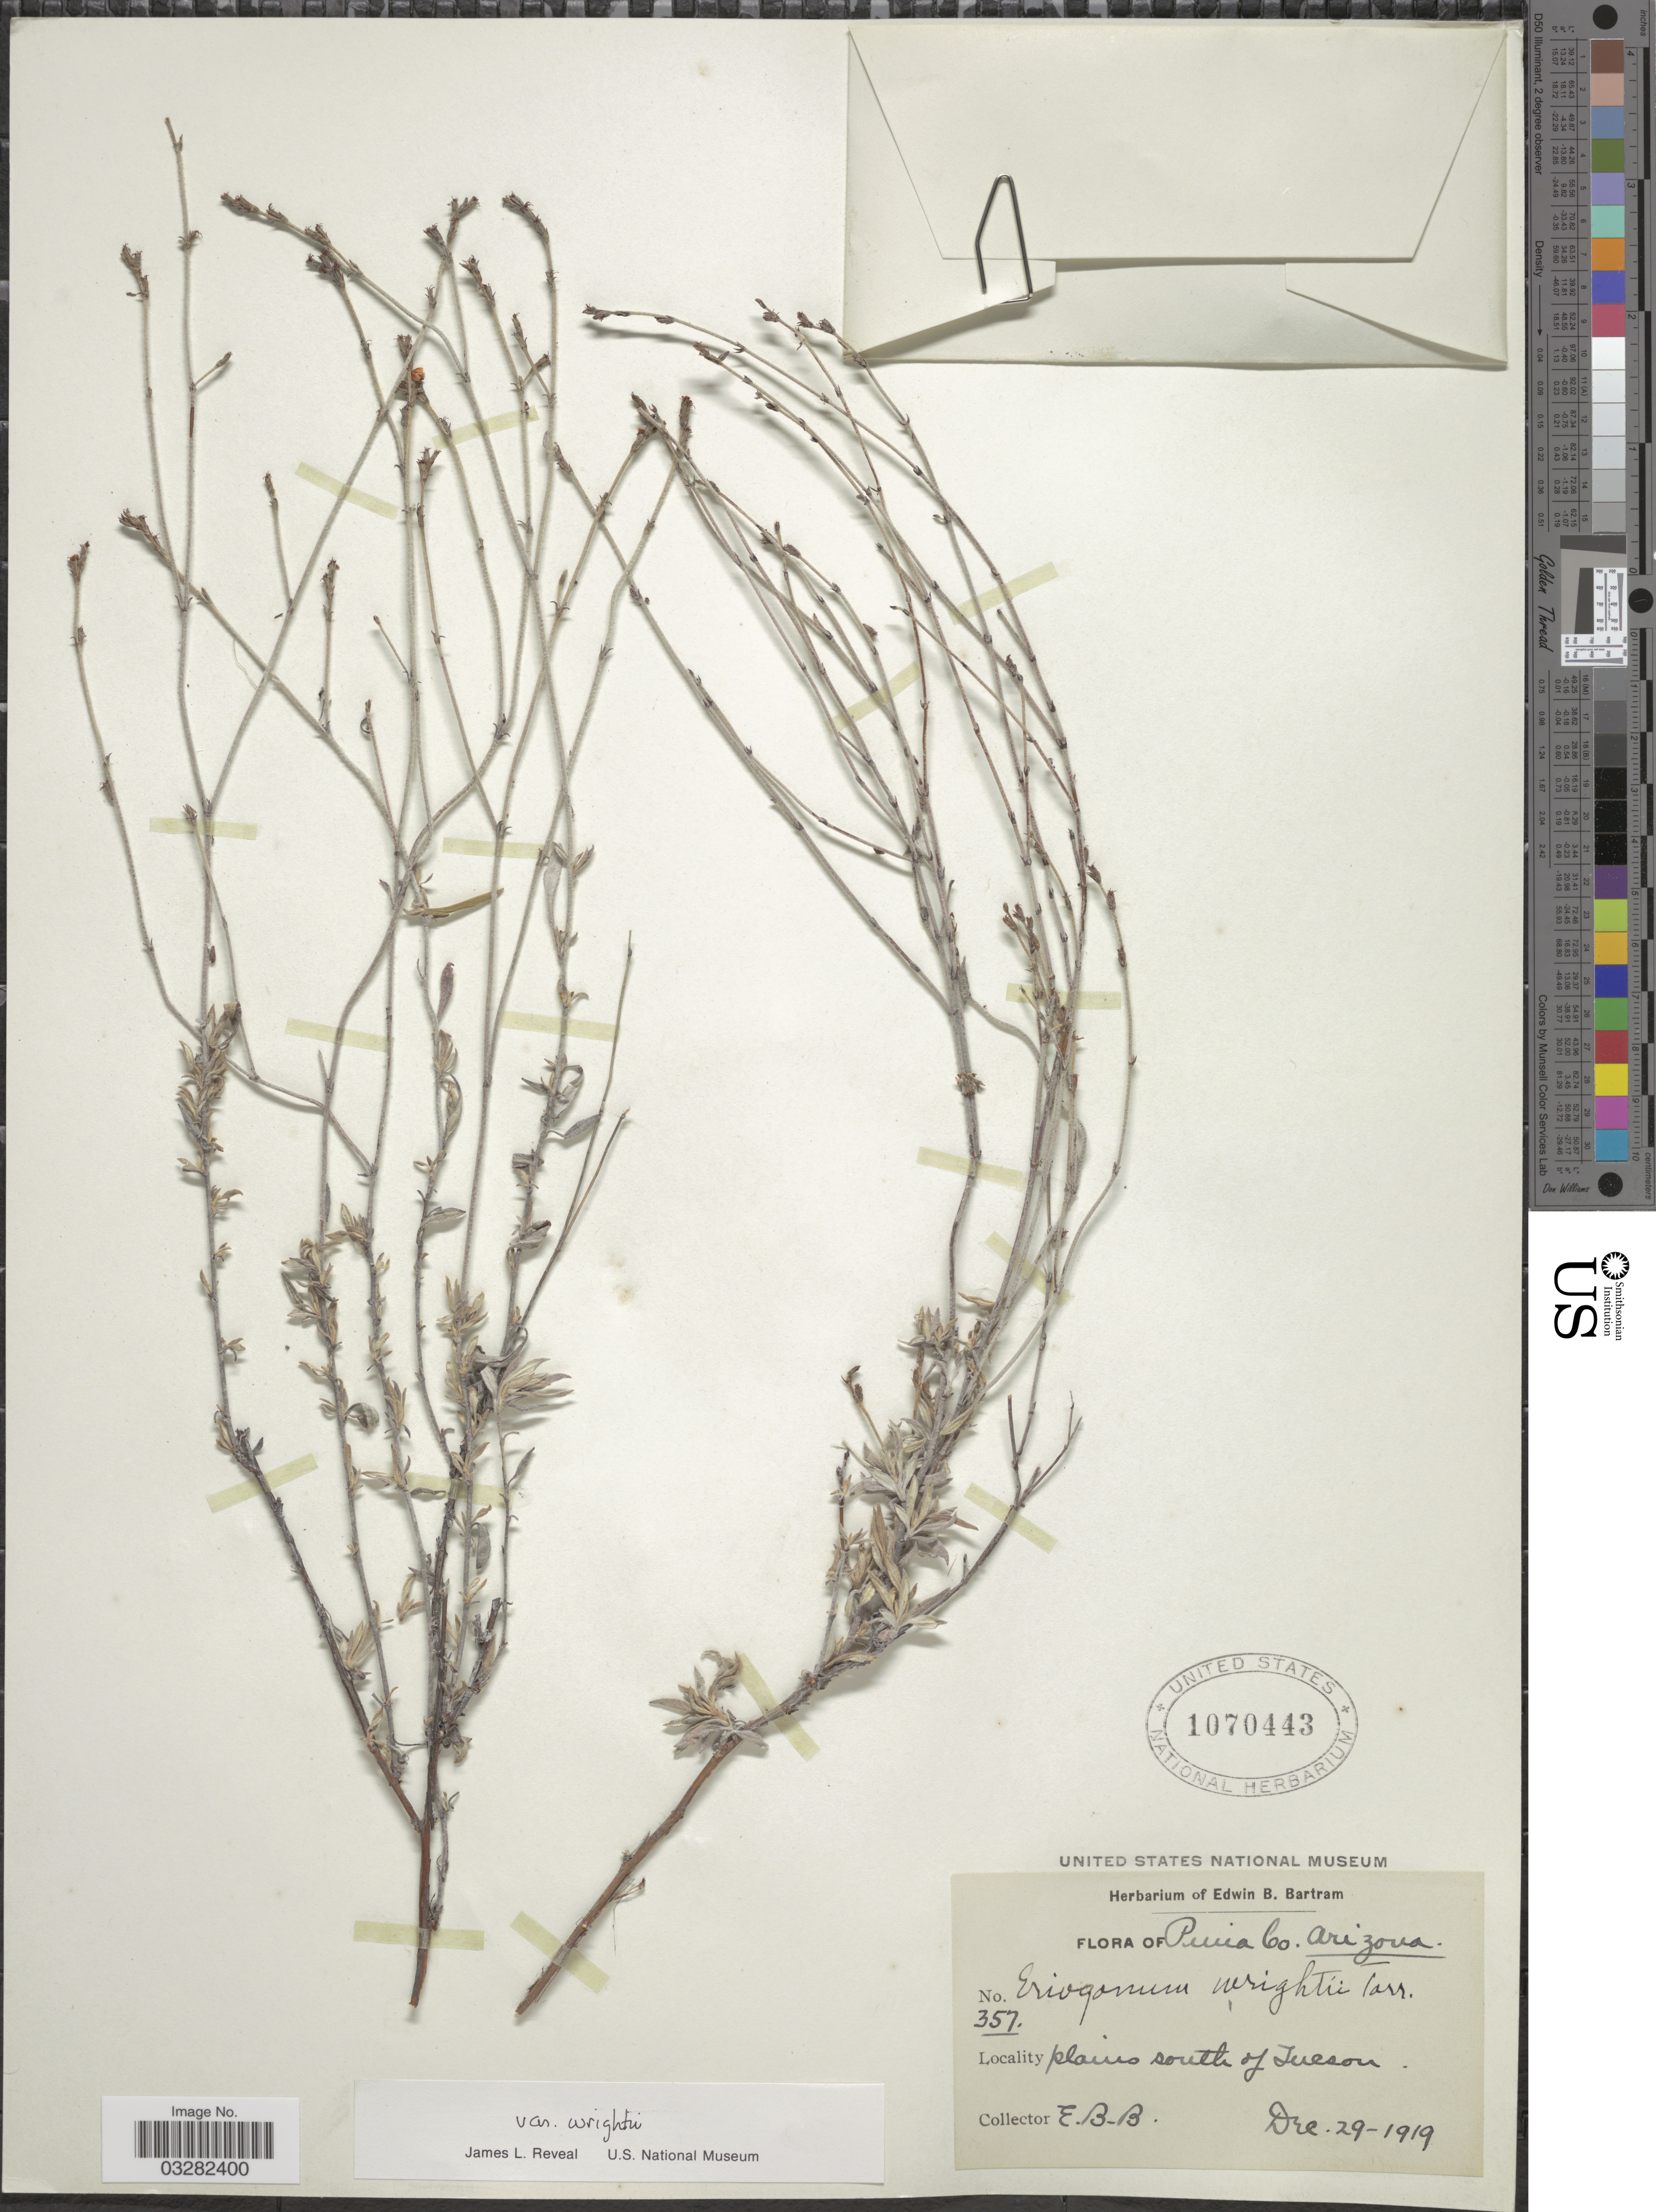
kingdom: Plantae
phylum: Tracheophyta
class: Magnoliopsida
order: Caryophyllales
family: Polygonaceae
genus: Eriogonum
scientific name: Eriogonum wrightii var. wrightii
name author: Torr. ex Benth.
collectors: E. B. Bartram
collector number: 357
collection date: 1919-12-29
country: United States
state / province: Arizona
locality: Pima Co. Plains south of Tucson.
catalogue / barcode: US 1070443